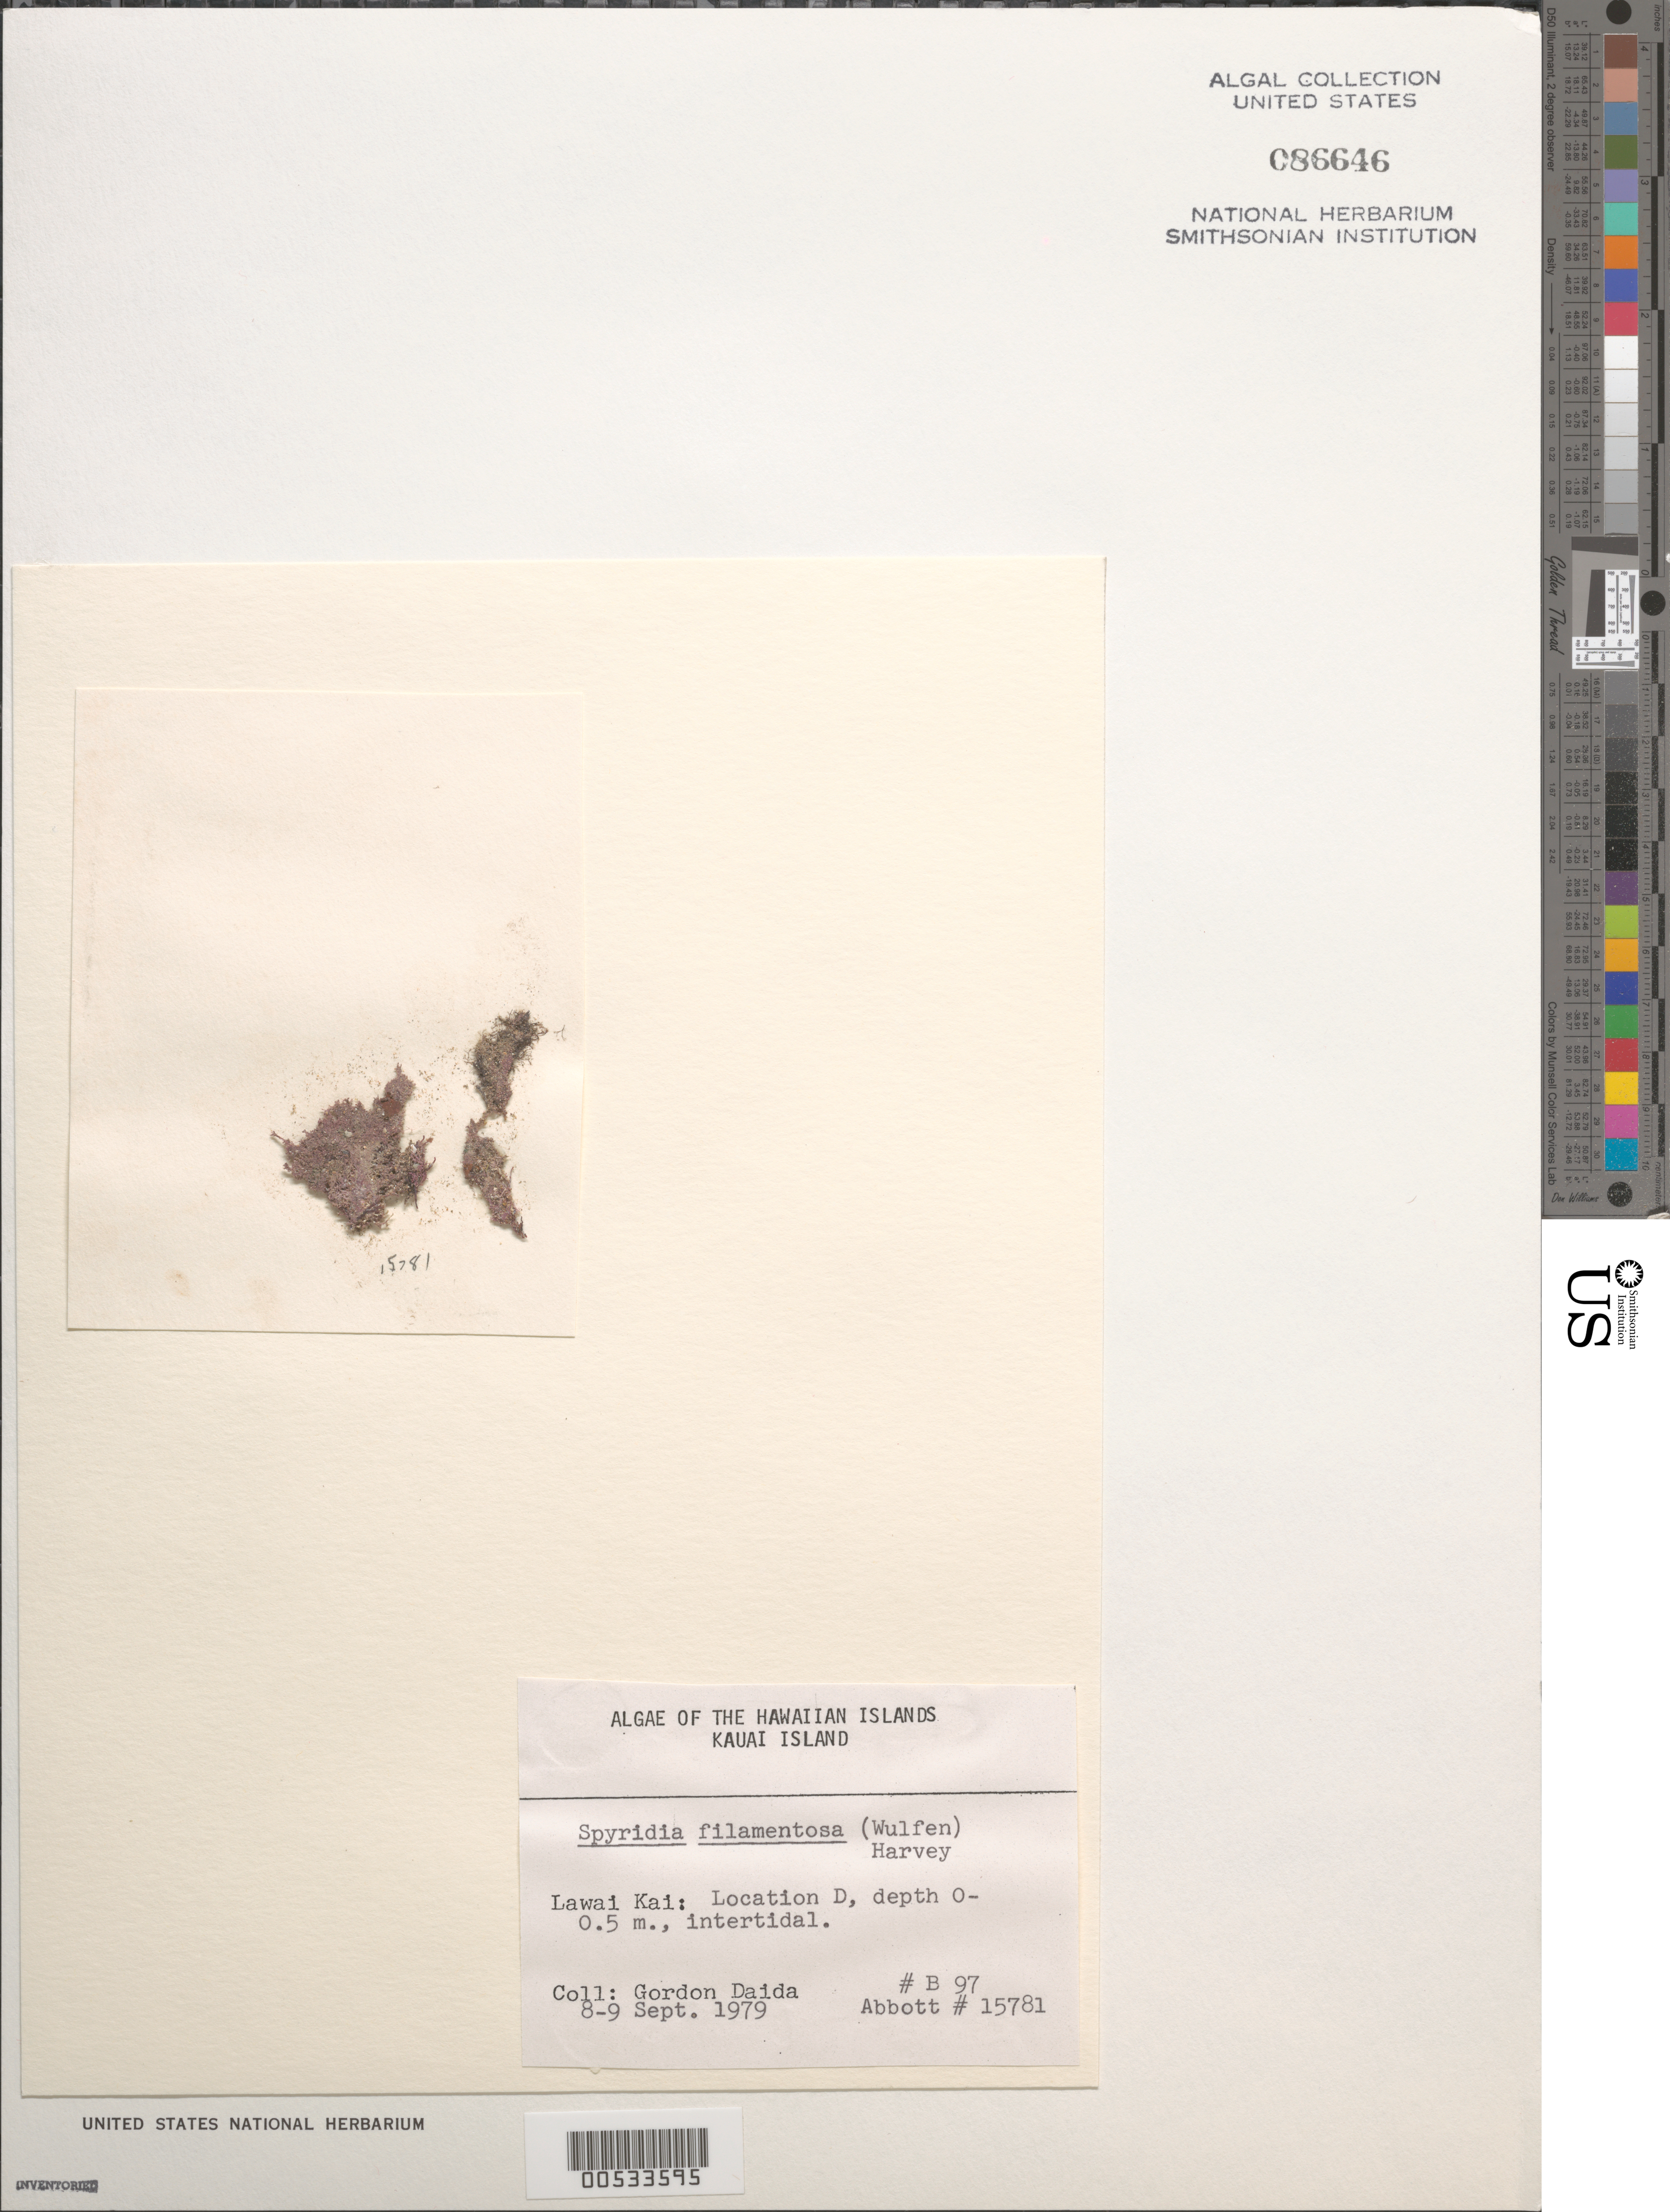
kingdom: Plantae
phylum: Rhodophyta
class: Florideophyceae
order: Ceramiales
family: Spyridiaceae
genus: Spyridia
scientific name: Spyridia filamentosa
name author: (Wulfen) Harv.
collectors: G. Daida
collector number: B97 & IAA 15781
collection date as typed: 08 Sep 1979 to 09 Sep 1979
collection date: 1979-09-08/1979-09-09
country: United States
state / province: Hawaii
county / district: Kaui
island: Kaua'i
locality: Lawai Kai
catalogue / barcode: US 86646